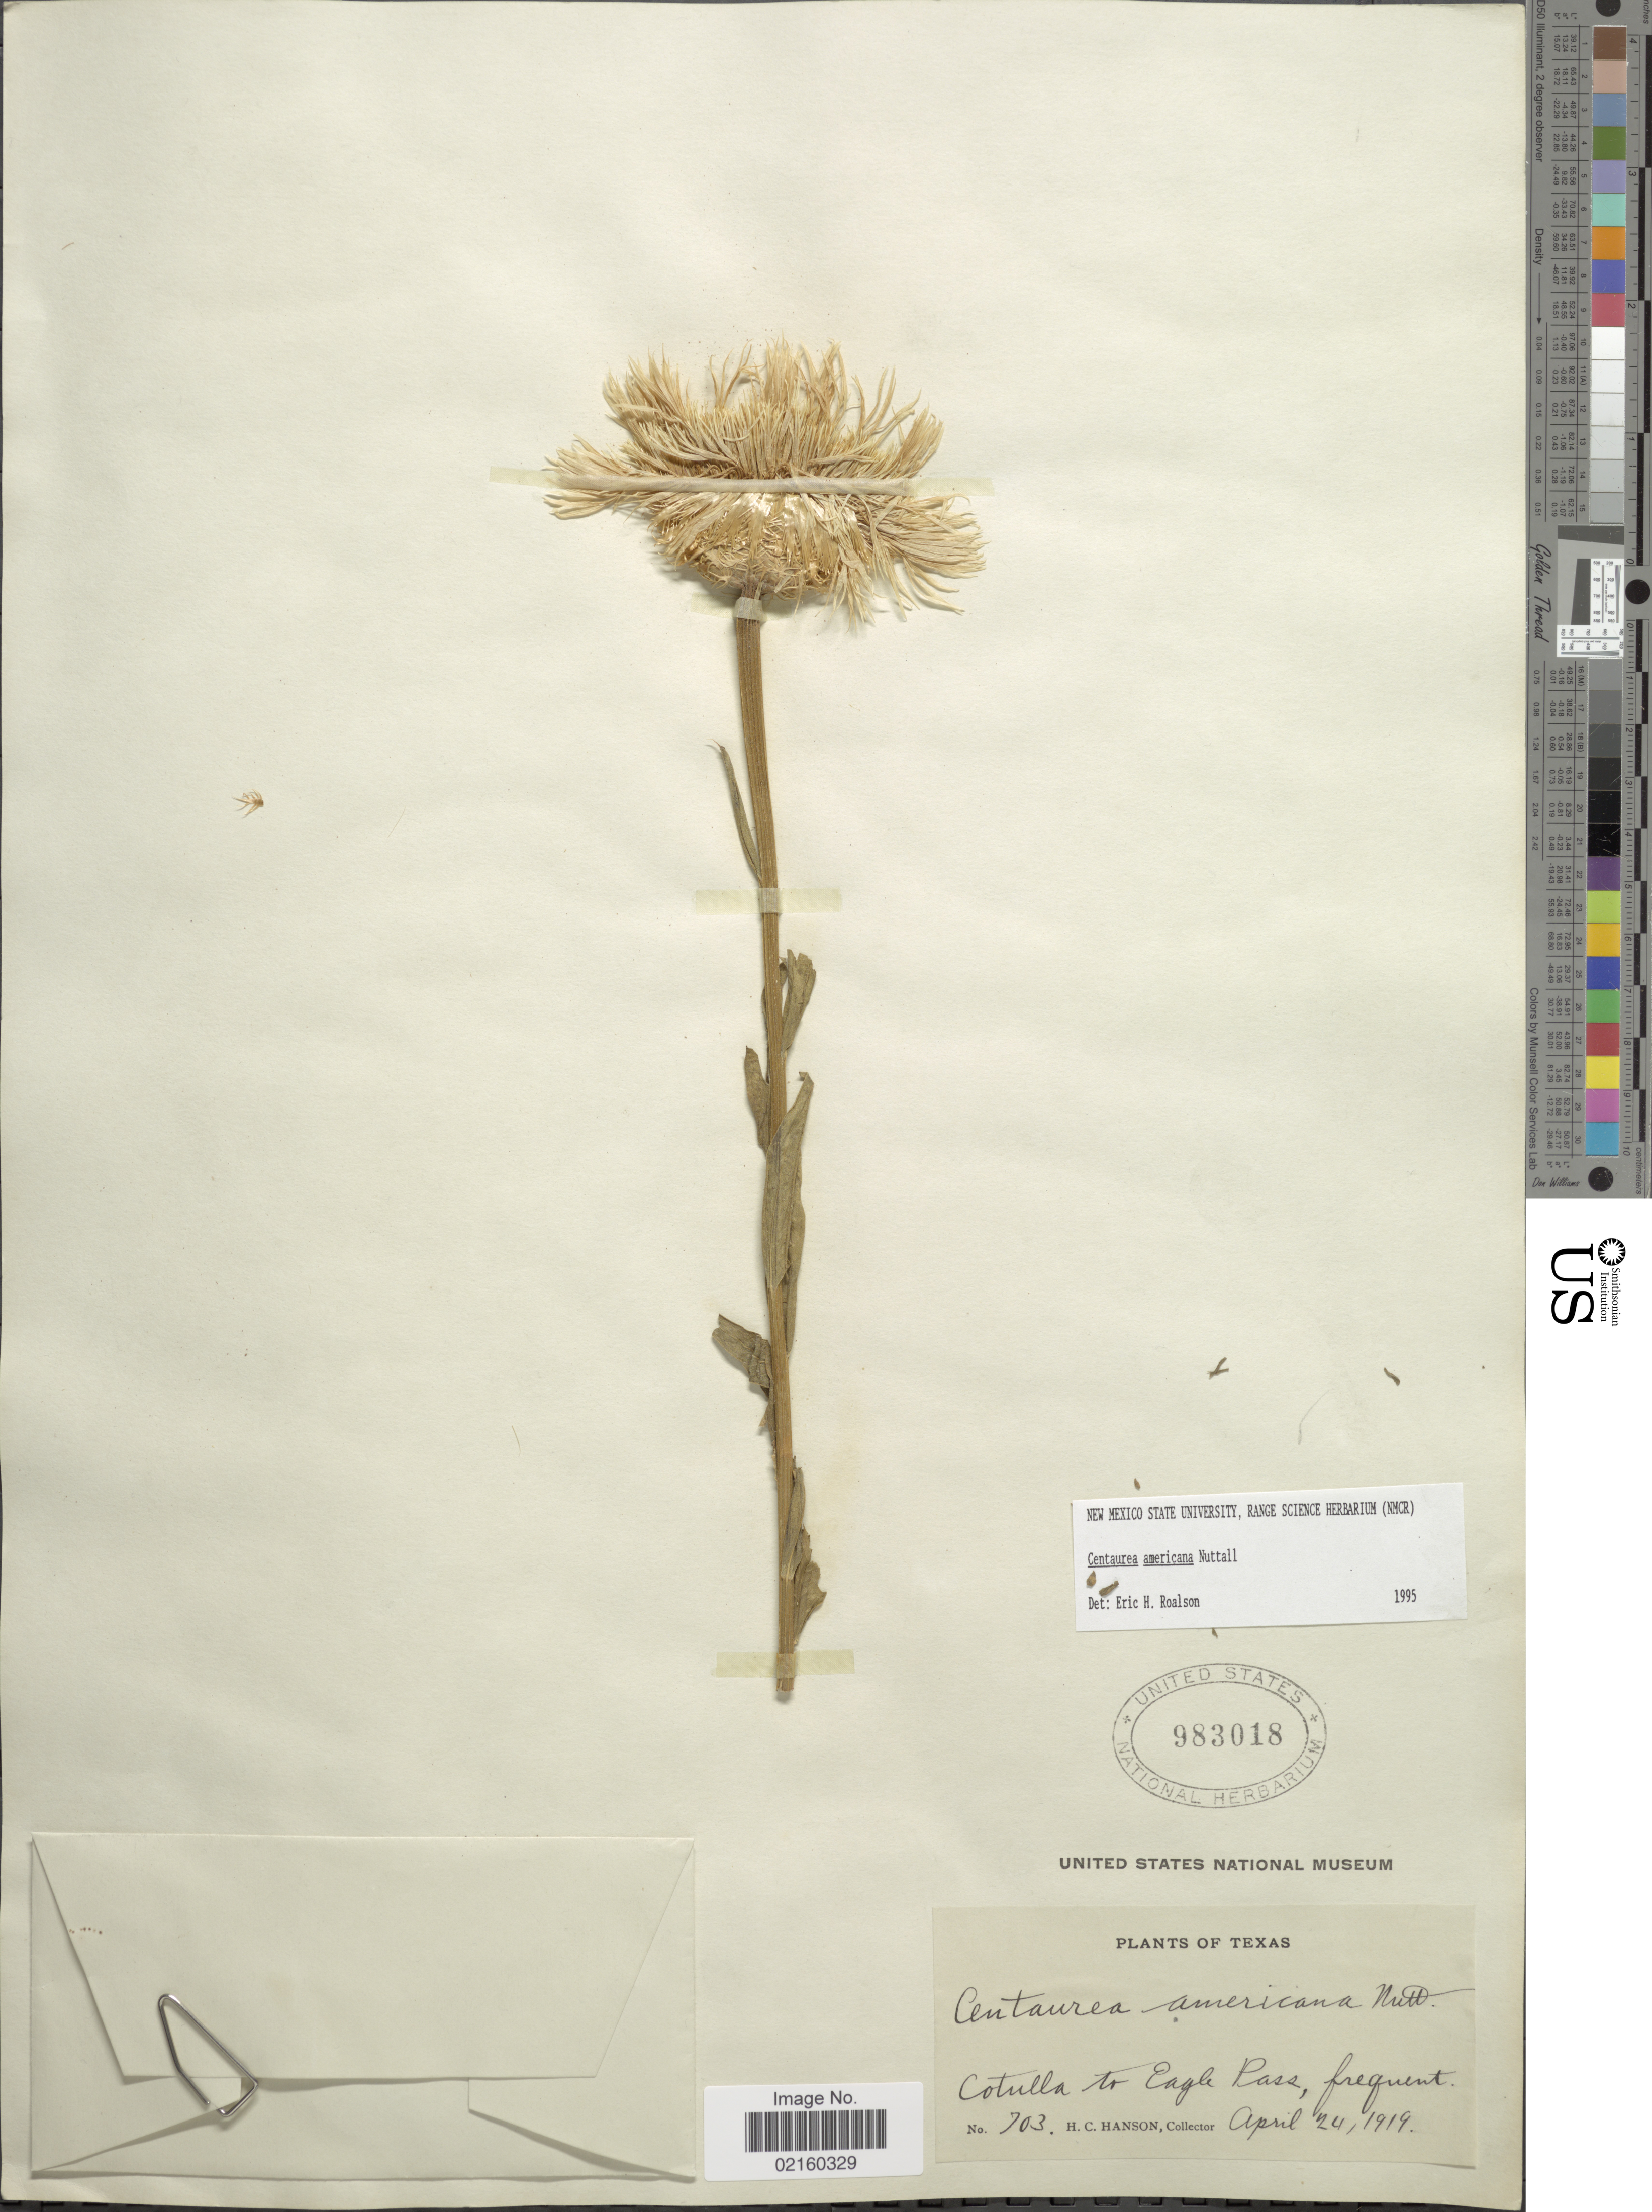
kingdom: Plantae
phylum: Tracheophyta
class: Magnoliopsida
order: Asterales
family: Asteraceae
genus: Plectocephalus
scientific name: Plectocephalus americanus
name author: (Nutt.) D. Don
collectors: H. Hanson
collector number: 703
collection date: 1919-04-24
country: United States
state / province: Texas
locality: Cotulla to Eagle Pass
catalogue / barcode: US 983018